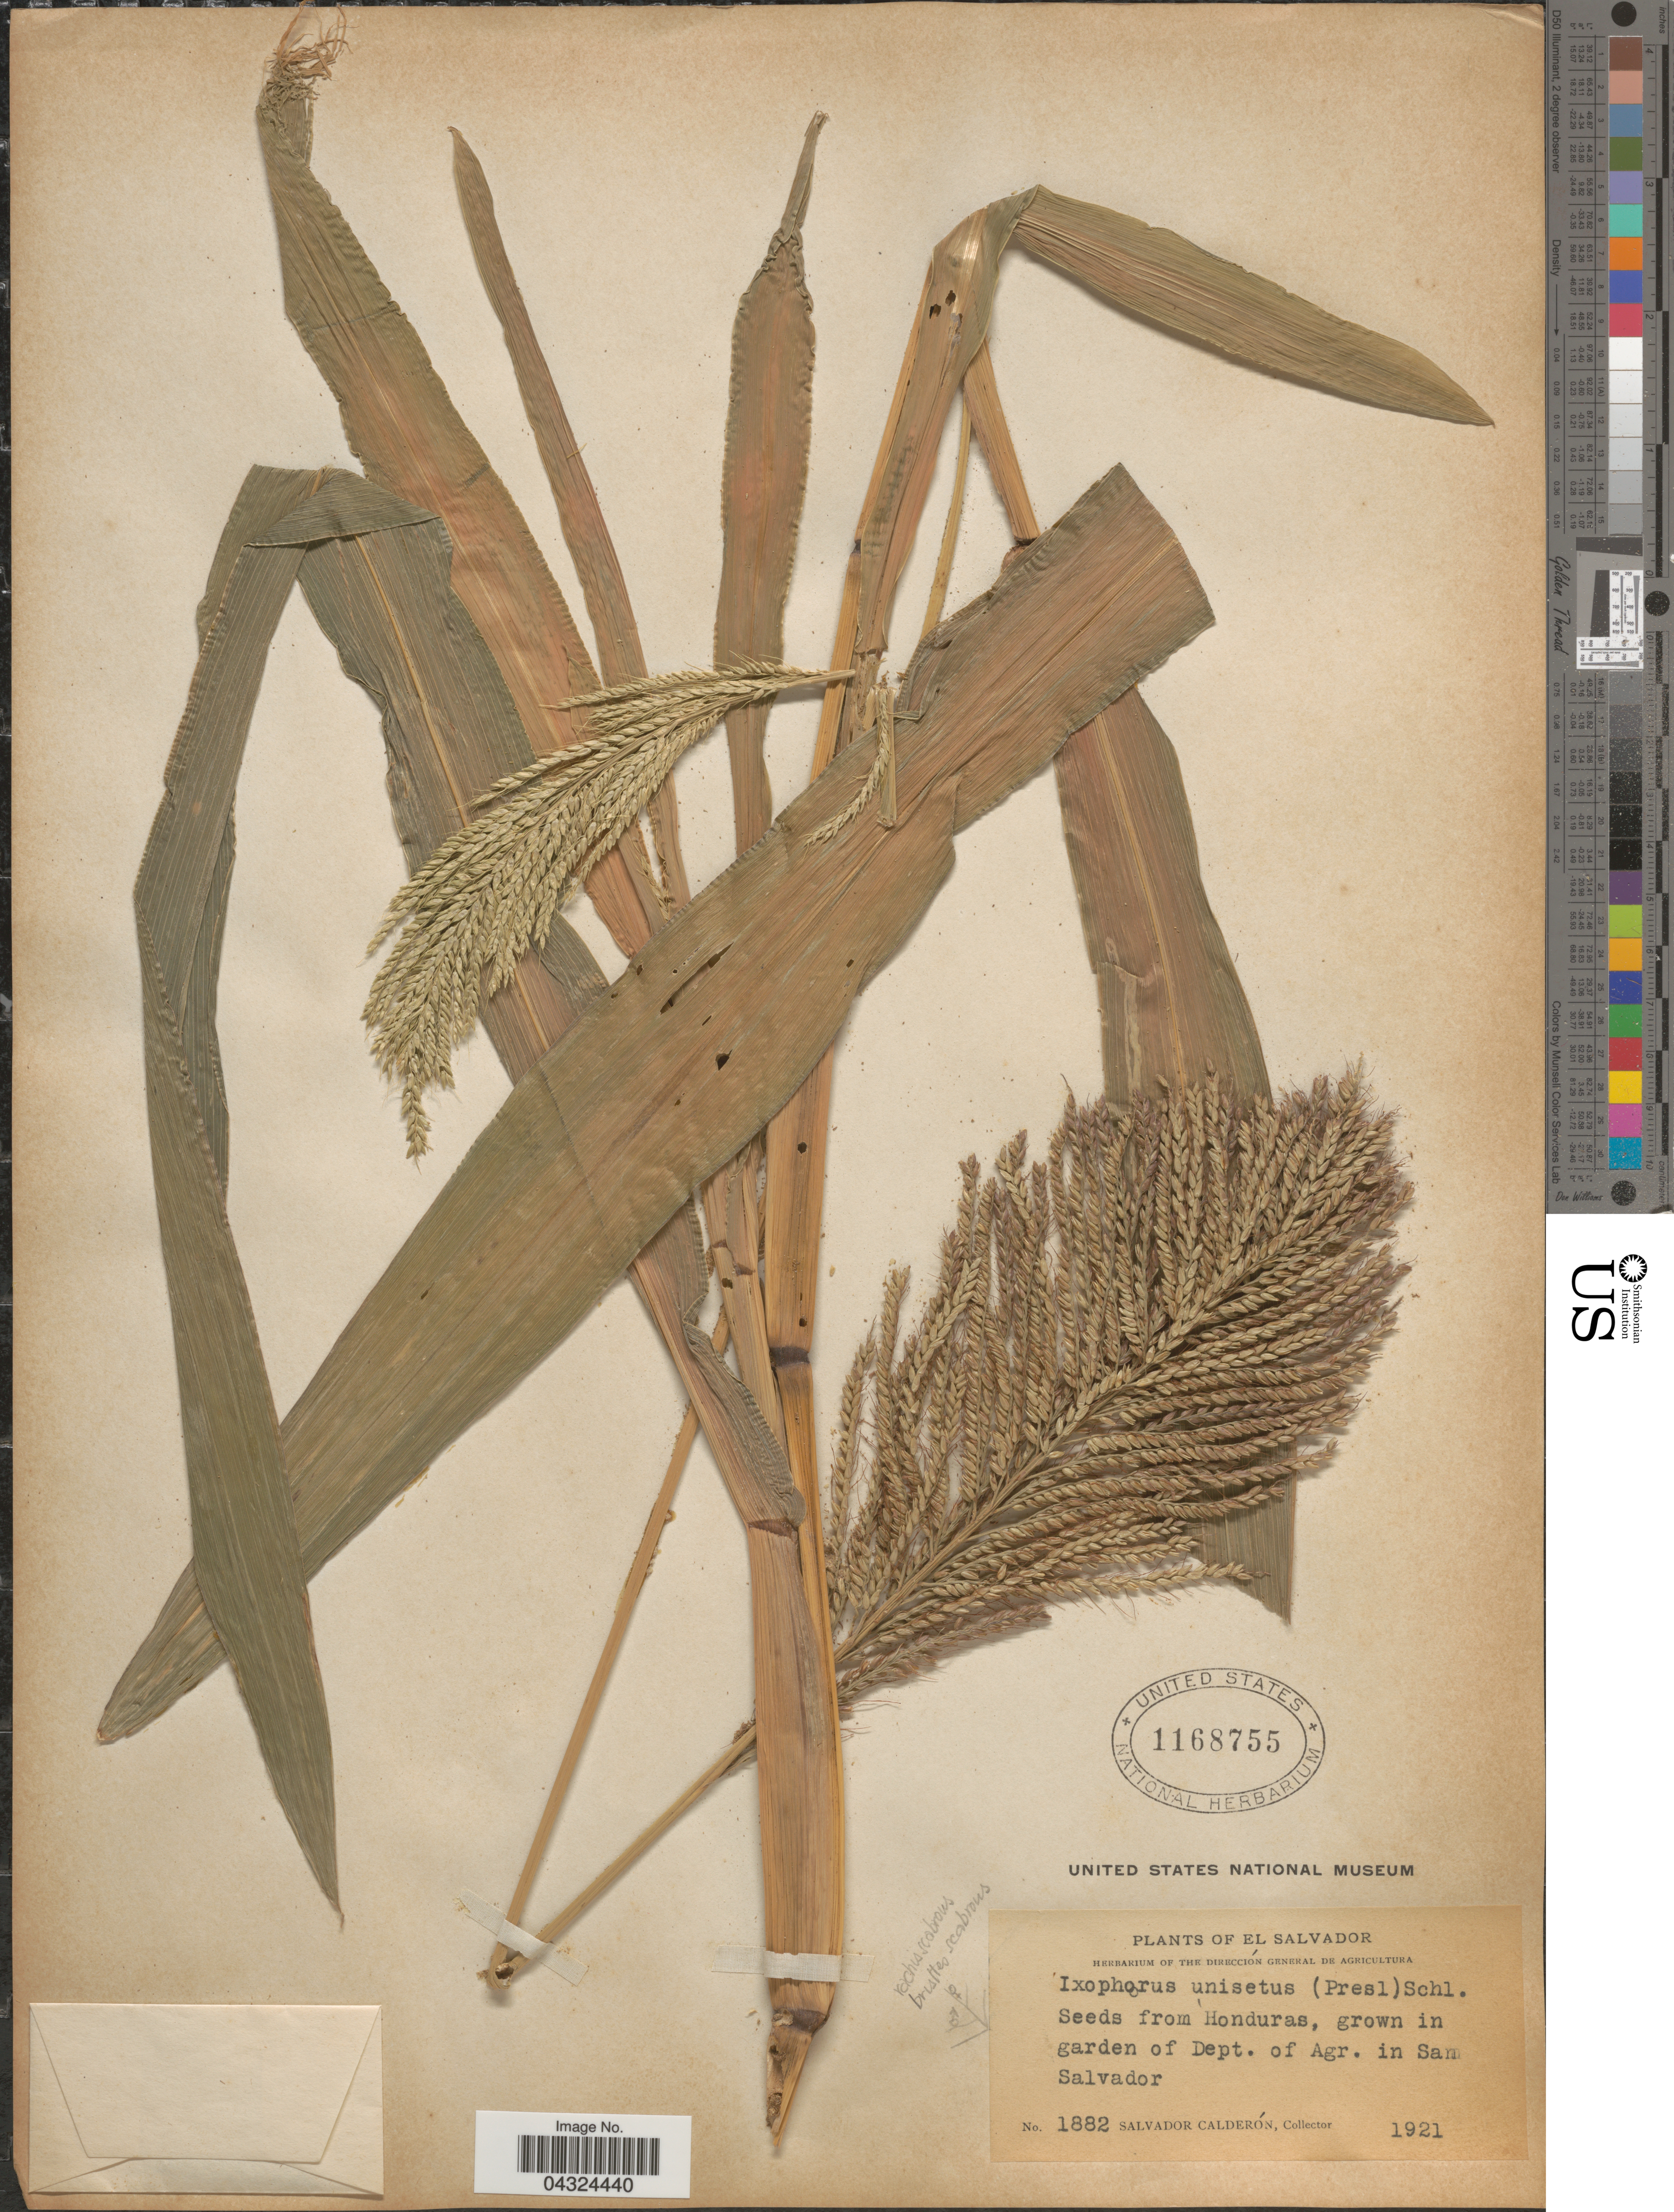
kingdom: Plantae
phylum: Tracheophyta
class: Liliopsida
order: Poales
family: Poaceae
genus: Ixophorus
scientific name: Ixophorus unisetus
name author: (J. Presl) Schltdl.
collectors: S. Calderón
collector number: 1882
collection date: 1921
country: El Salvador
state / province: San Salvador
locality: Grown in garden of Dept. of Agr. in San Salvador.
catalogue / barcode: US 1168755